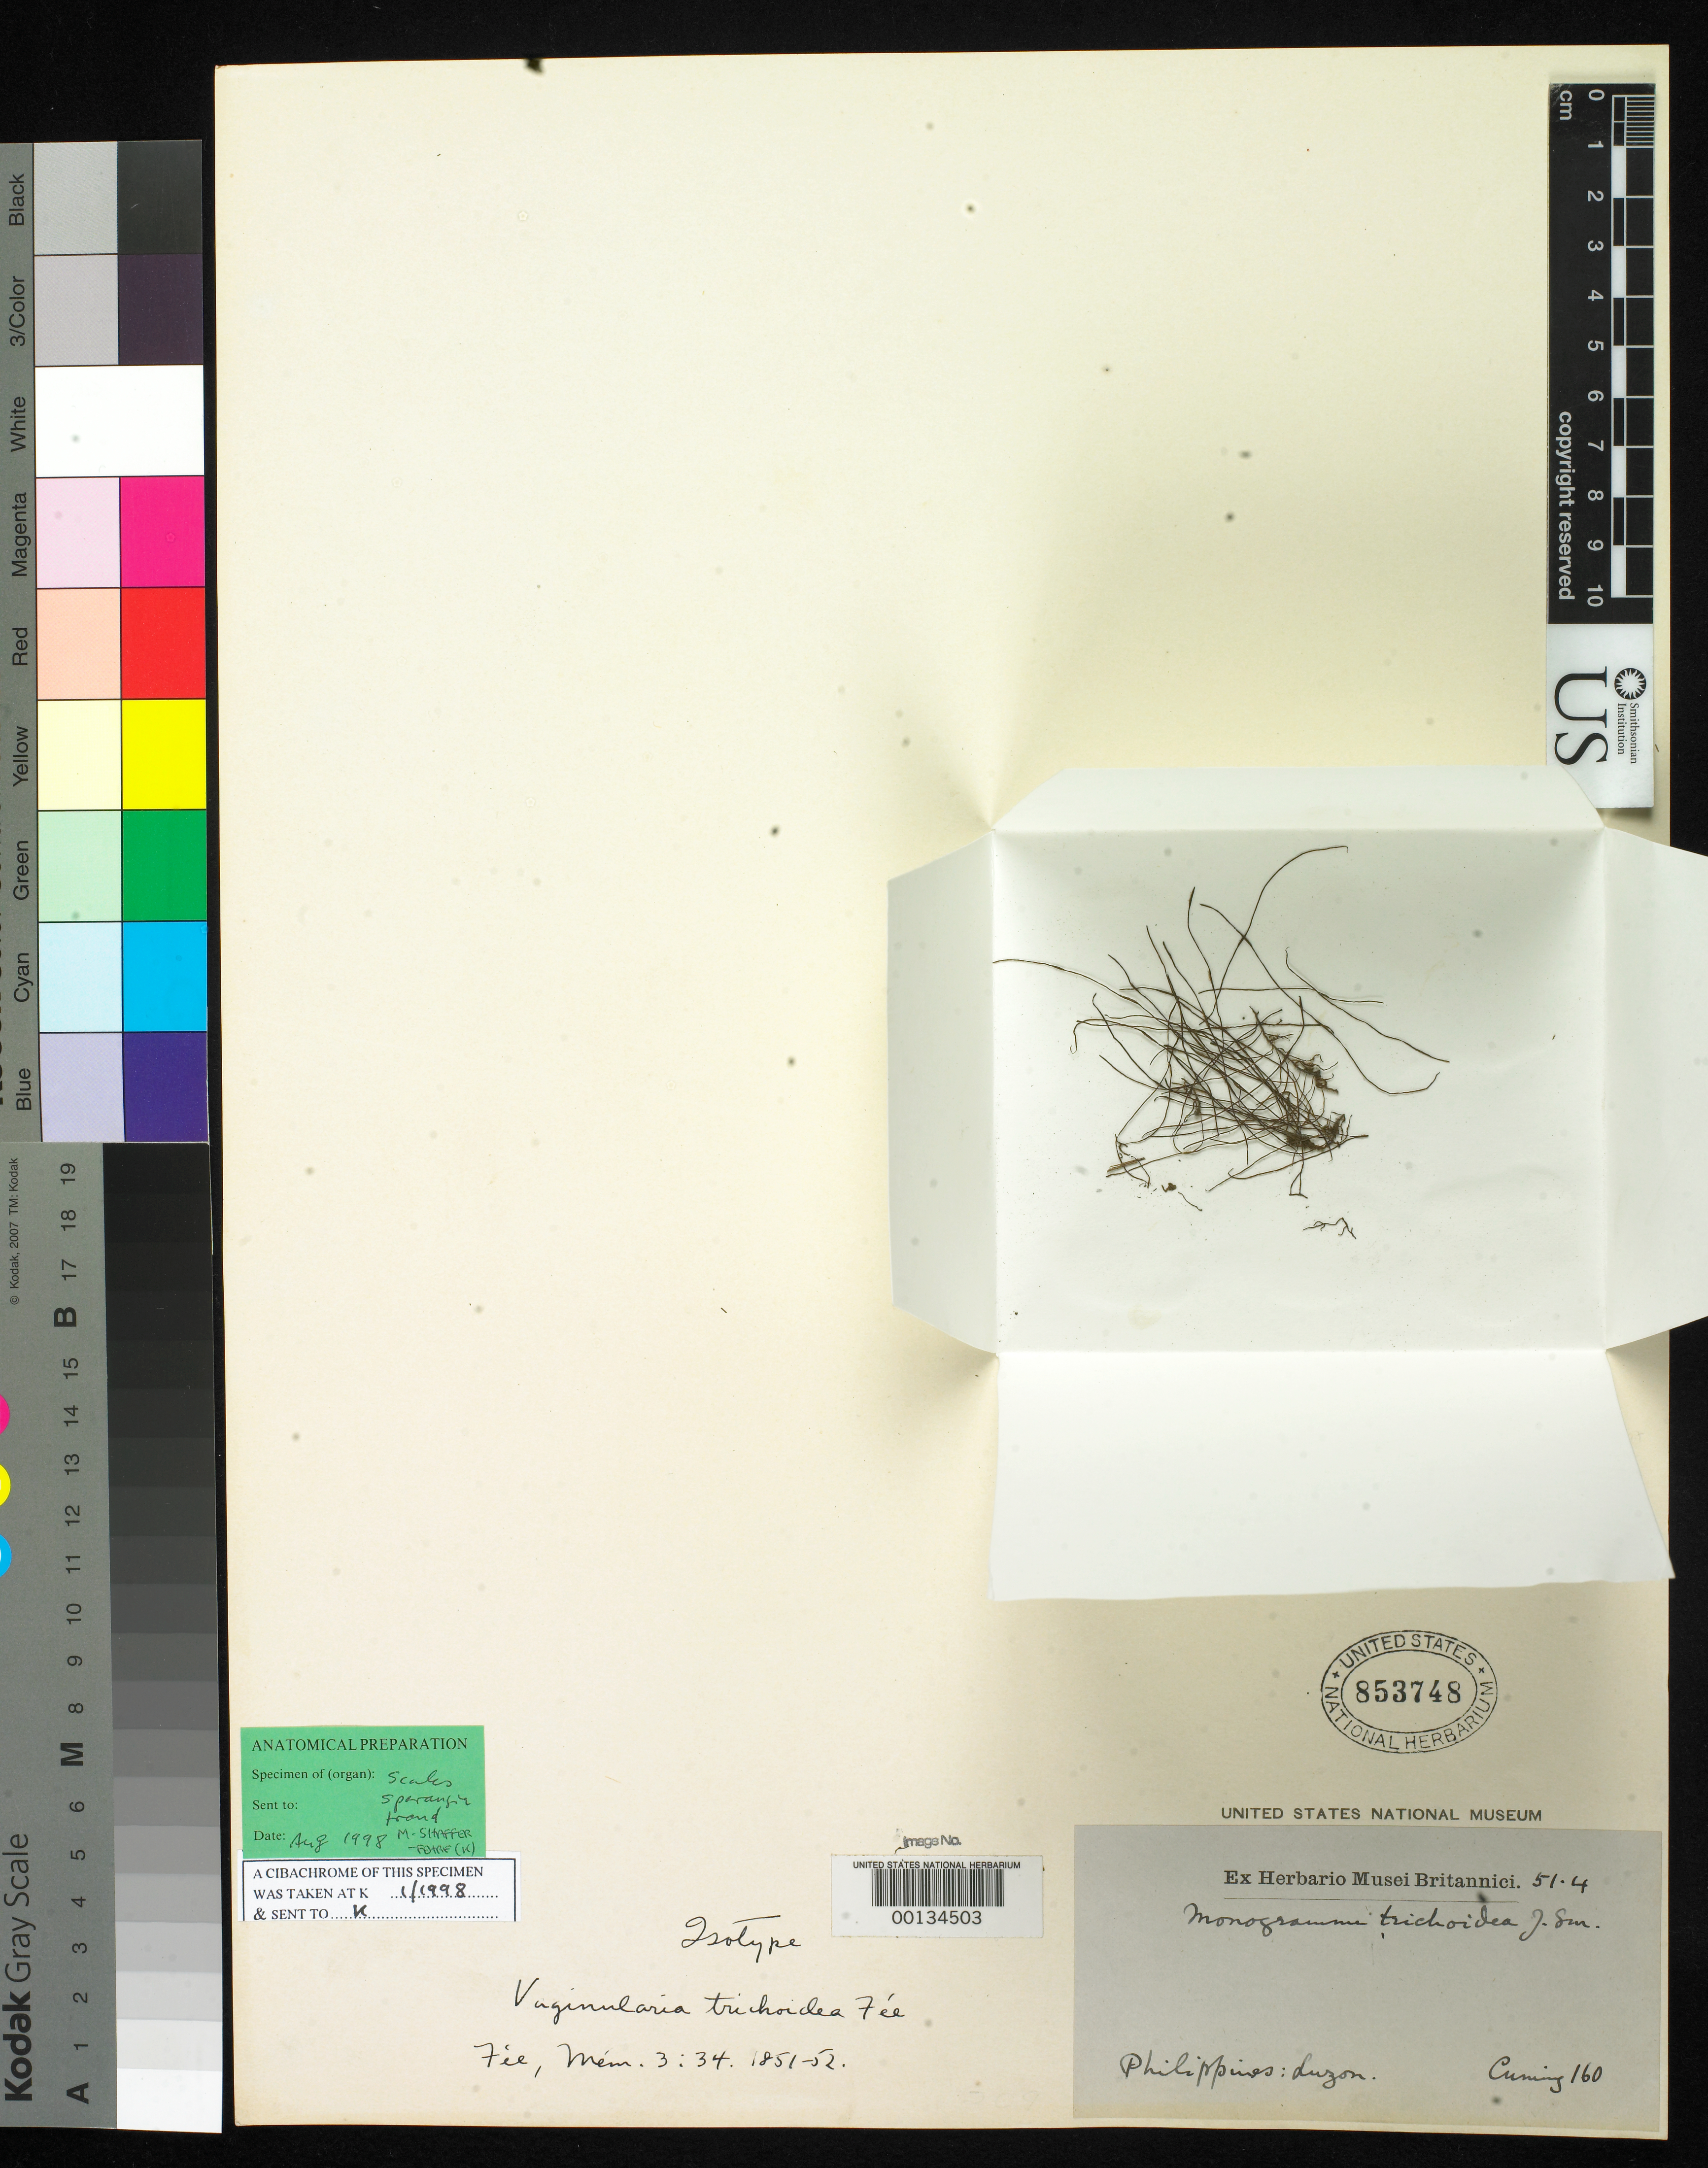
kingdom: Plantae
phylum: Tracheophyta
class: Polypodiopsida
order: Polypodiales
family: Pteridaceae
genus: Vaginularia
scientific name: Vaginularia trichoidea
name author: Fée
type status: Type Collection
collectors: H. Cuming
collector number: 160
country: Philippines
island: Luzon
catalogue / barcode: US 853748